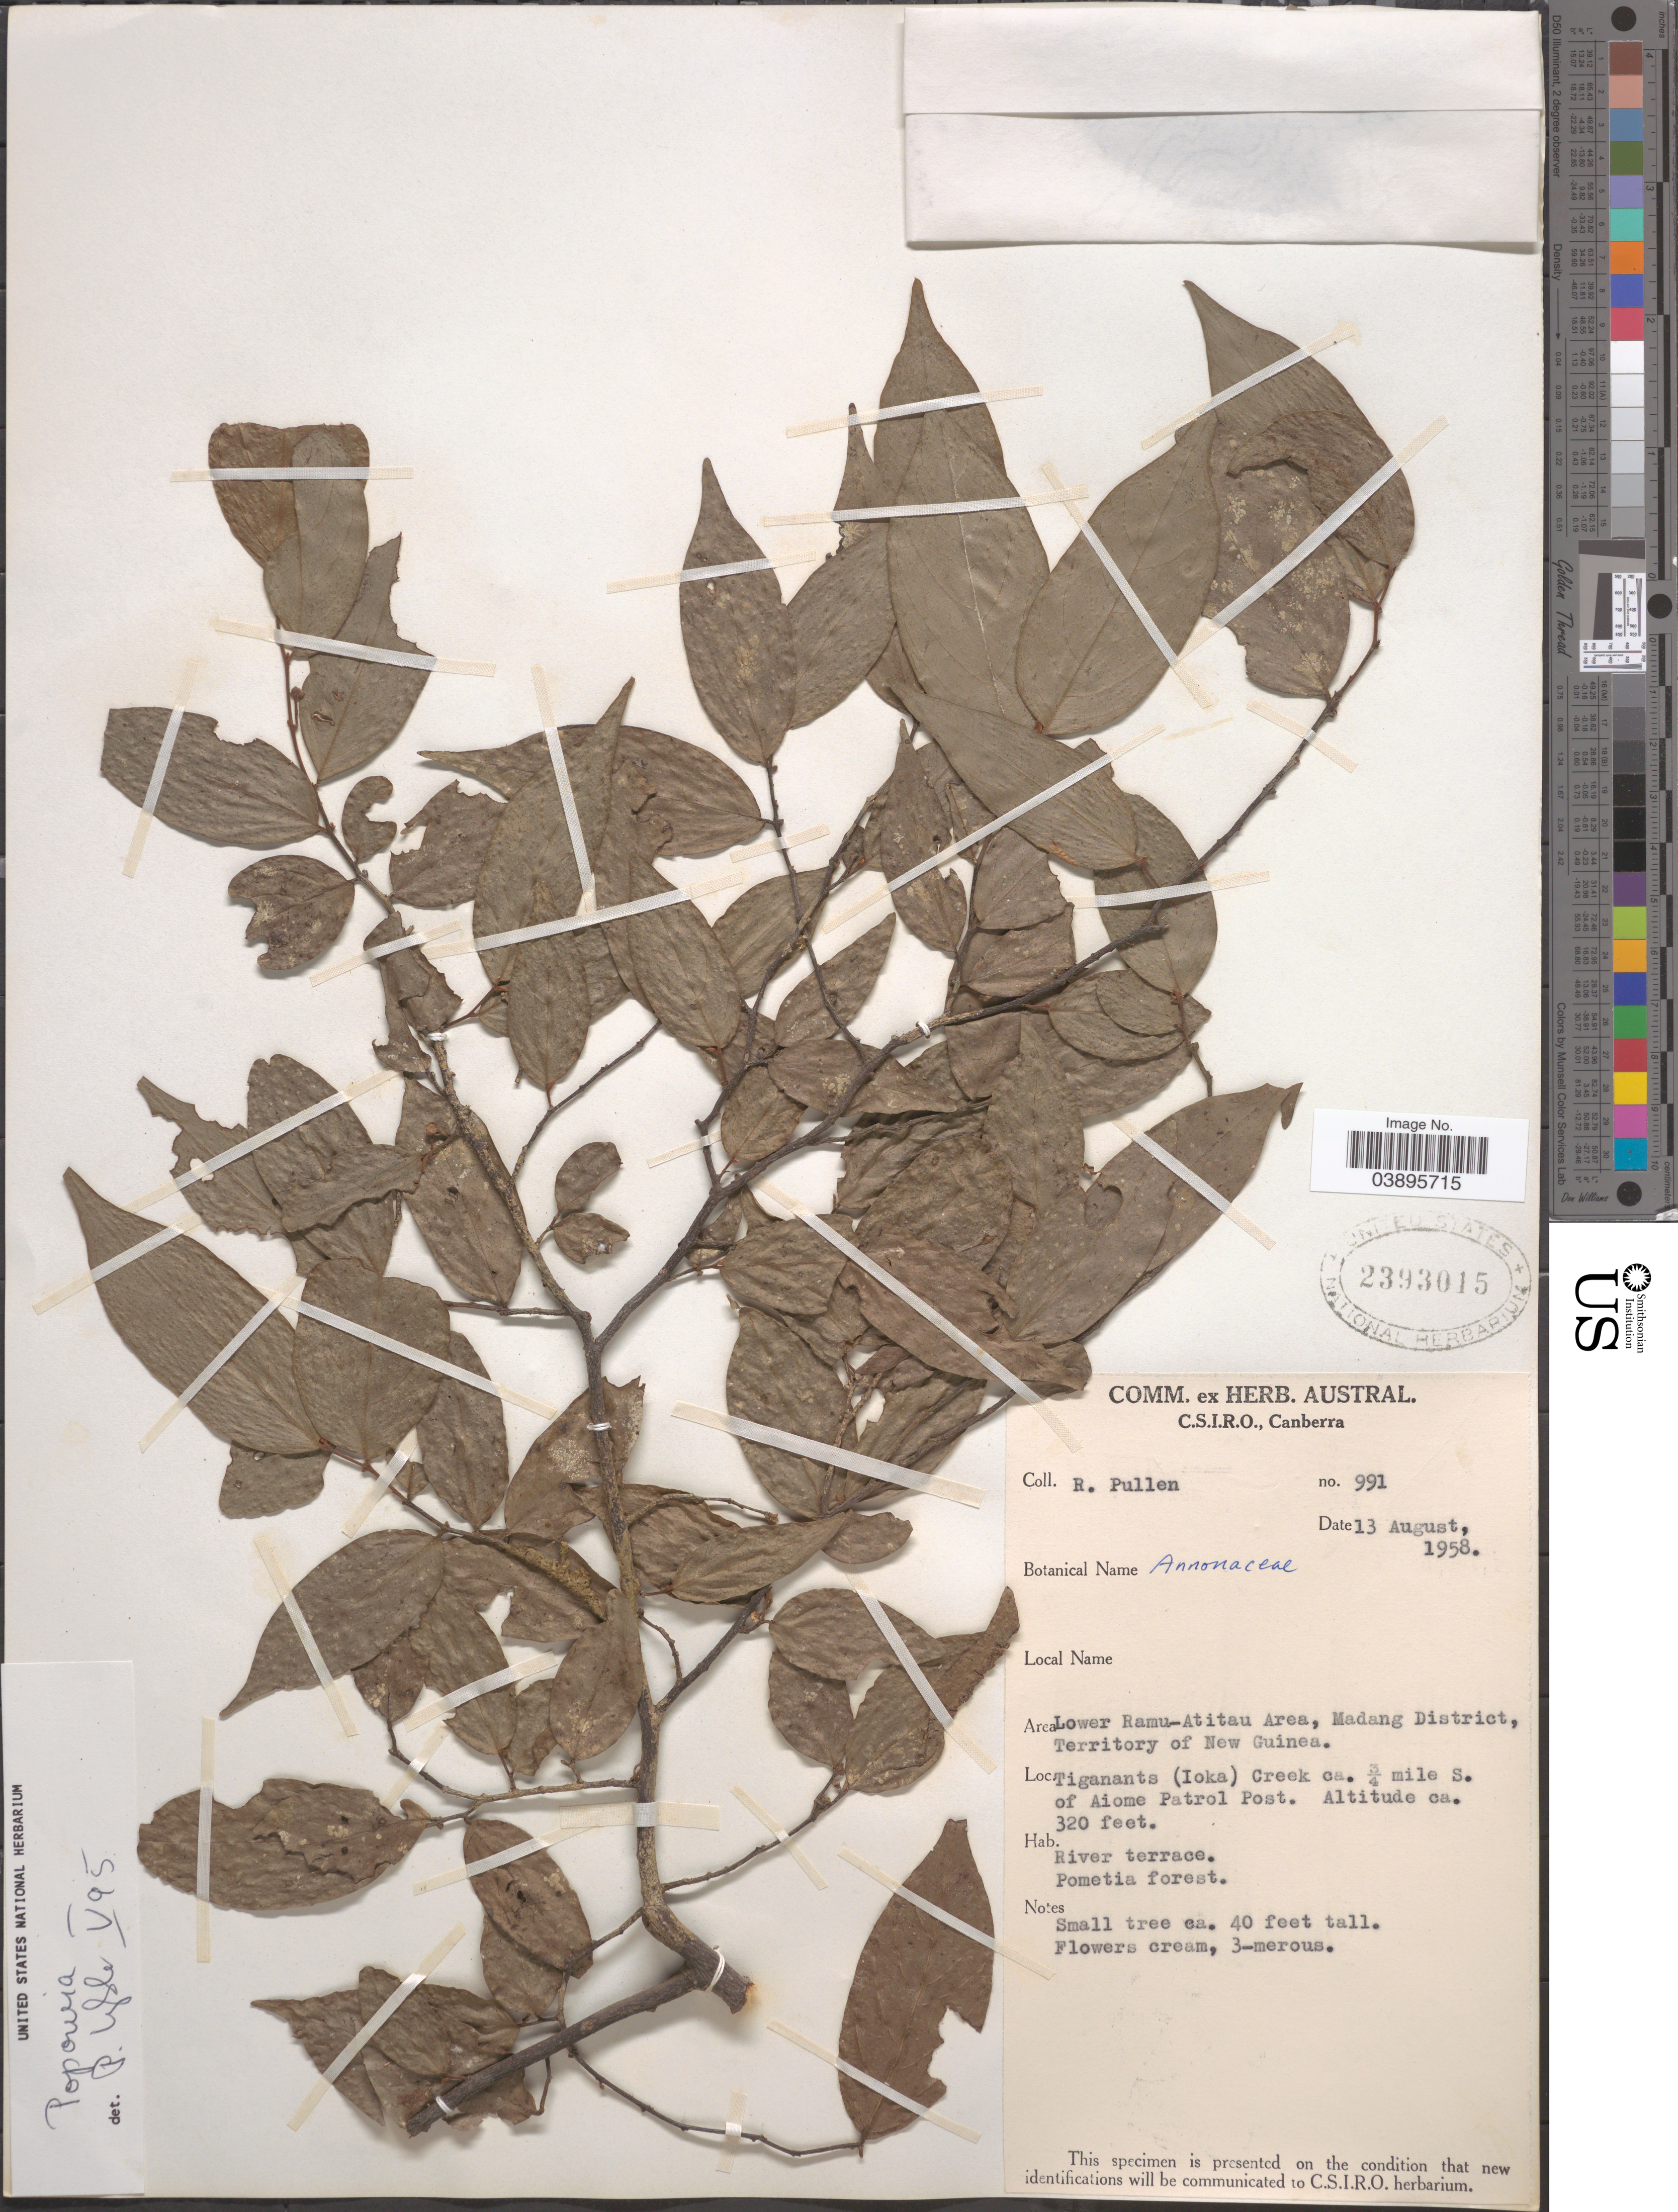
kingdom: Plantae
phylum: Tracheophyta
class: Magnoliopsida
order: Magnoliales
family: Annonaceae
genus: Popowia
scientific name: Popowia sp.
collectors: R. Pullen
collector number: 991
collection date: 1958-08-13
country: Papua New Guinea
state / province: Madang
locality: Area Lower Ramu-Atitau Area, Madang District, Territory of New Guinea. Tiganants (Ioka) Creek ca. ¾ mile S. of Aiome Patrol Post.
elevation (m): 98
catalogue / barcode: US 2393015